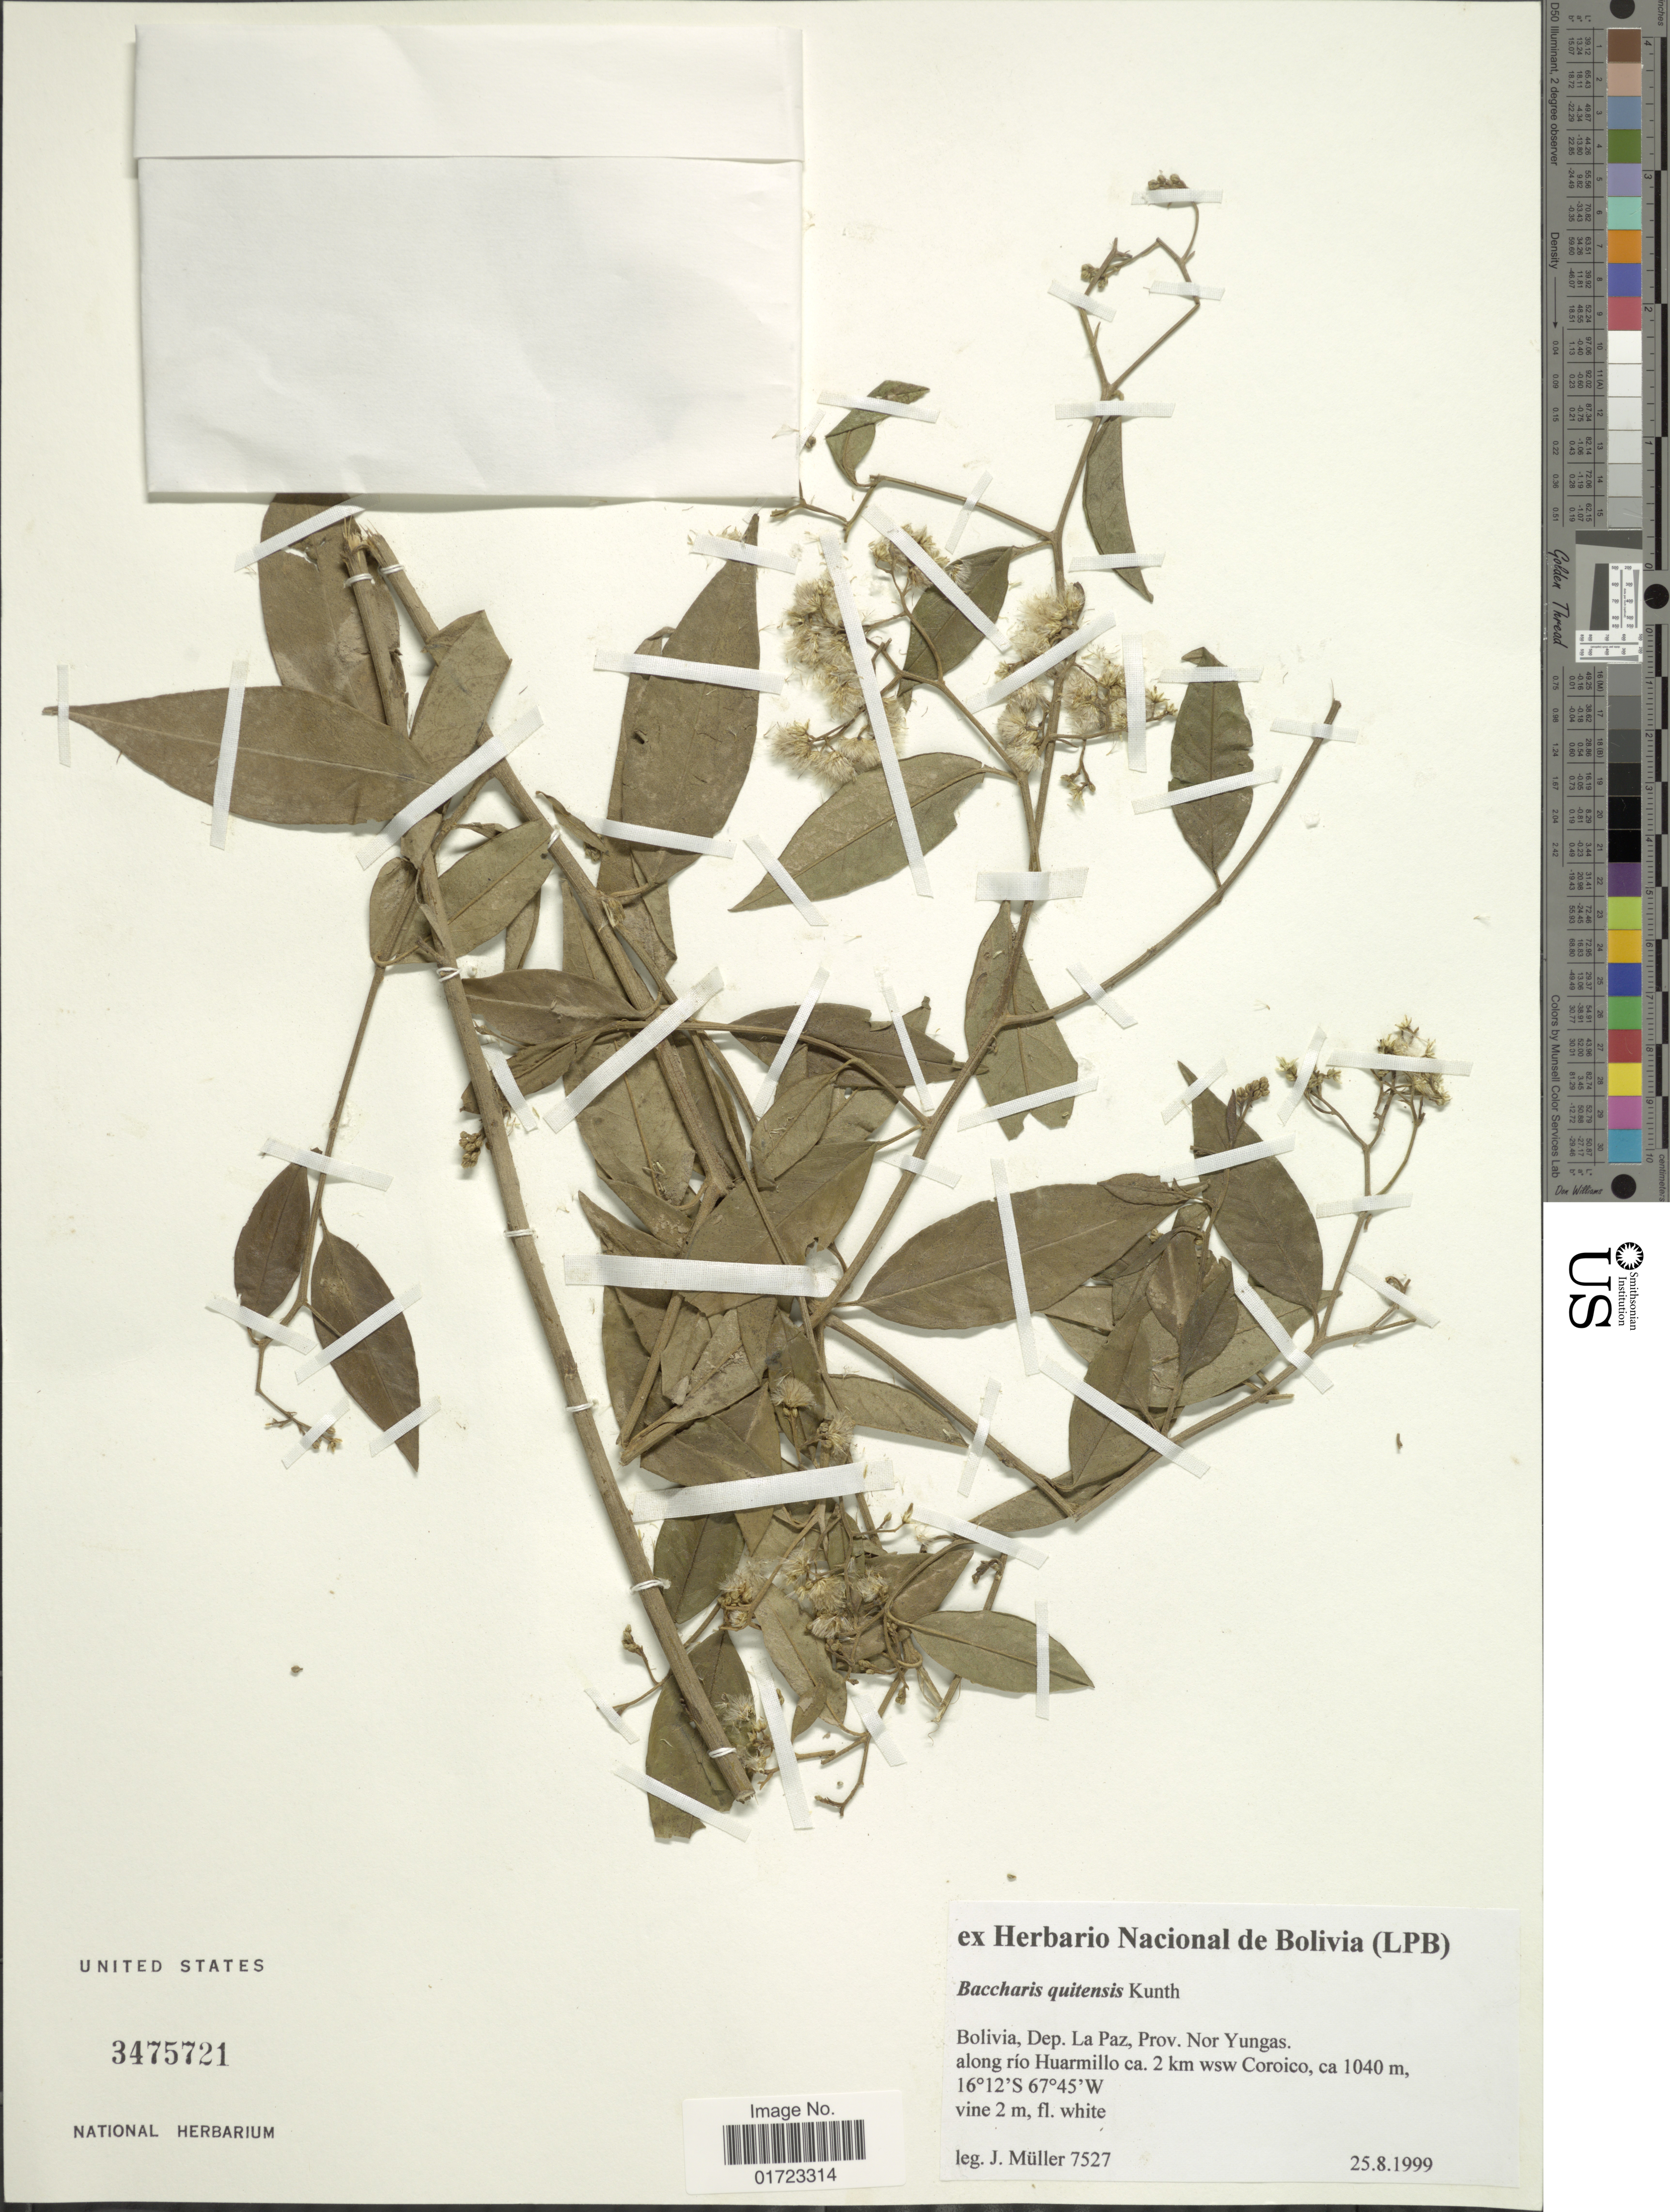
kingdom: Plantae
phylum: Tracheophyta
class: Magnoliopsida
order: Asterales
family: Asteraceae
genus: Baccharis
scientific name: Baccharis quitensis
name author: Kunth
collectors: J. Müller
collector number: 7527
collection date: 1999-08-25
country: Bolivia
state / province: La Paz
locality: Bolivia. Dep. La Paz. Prov. Nor Yungas. along rio Huarrmillo ca. 2 km wsw Coroico.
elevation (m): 1040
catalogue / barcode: US 3475721